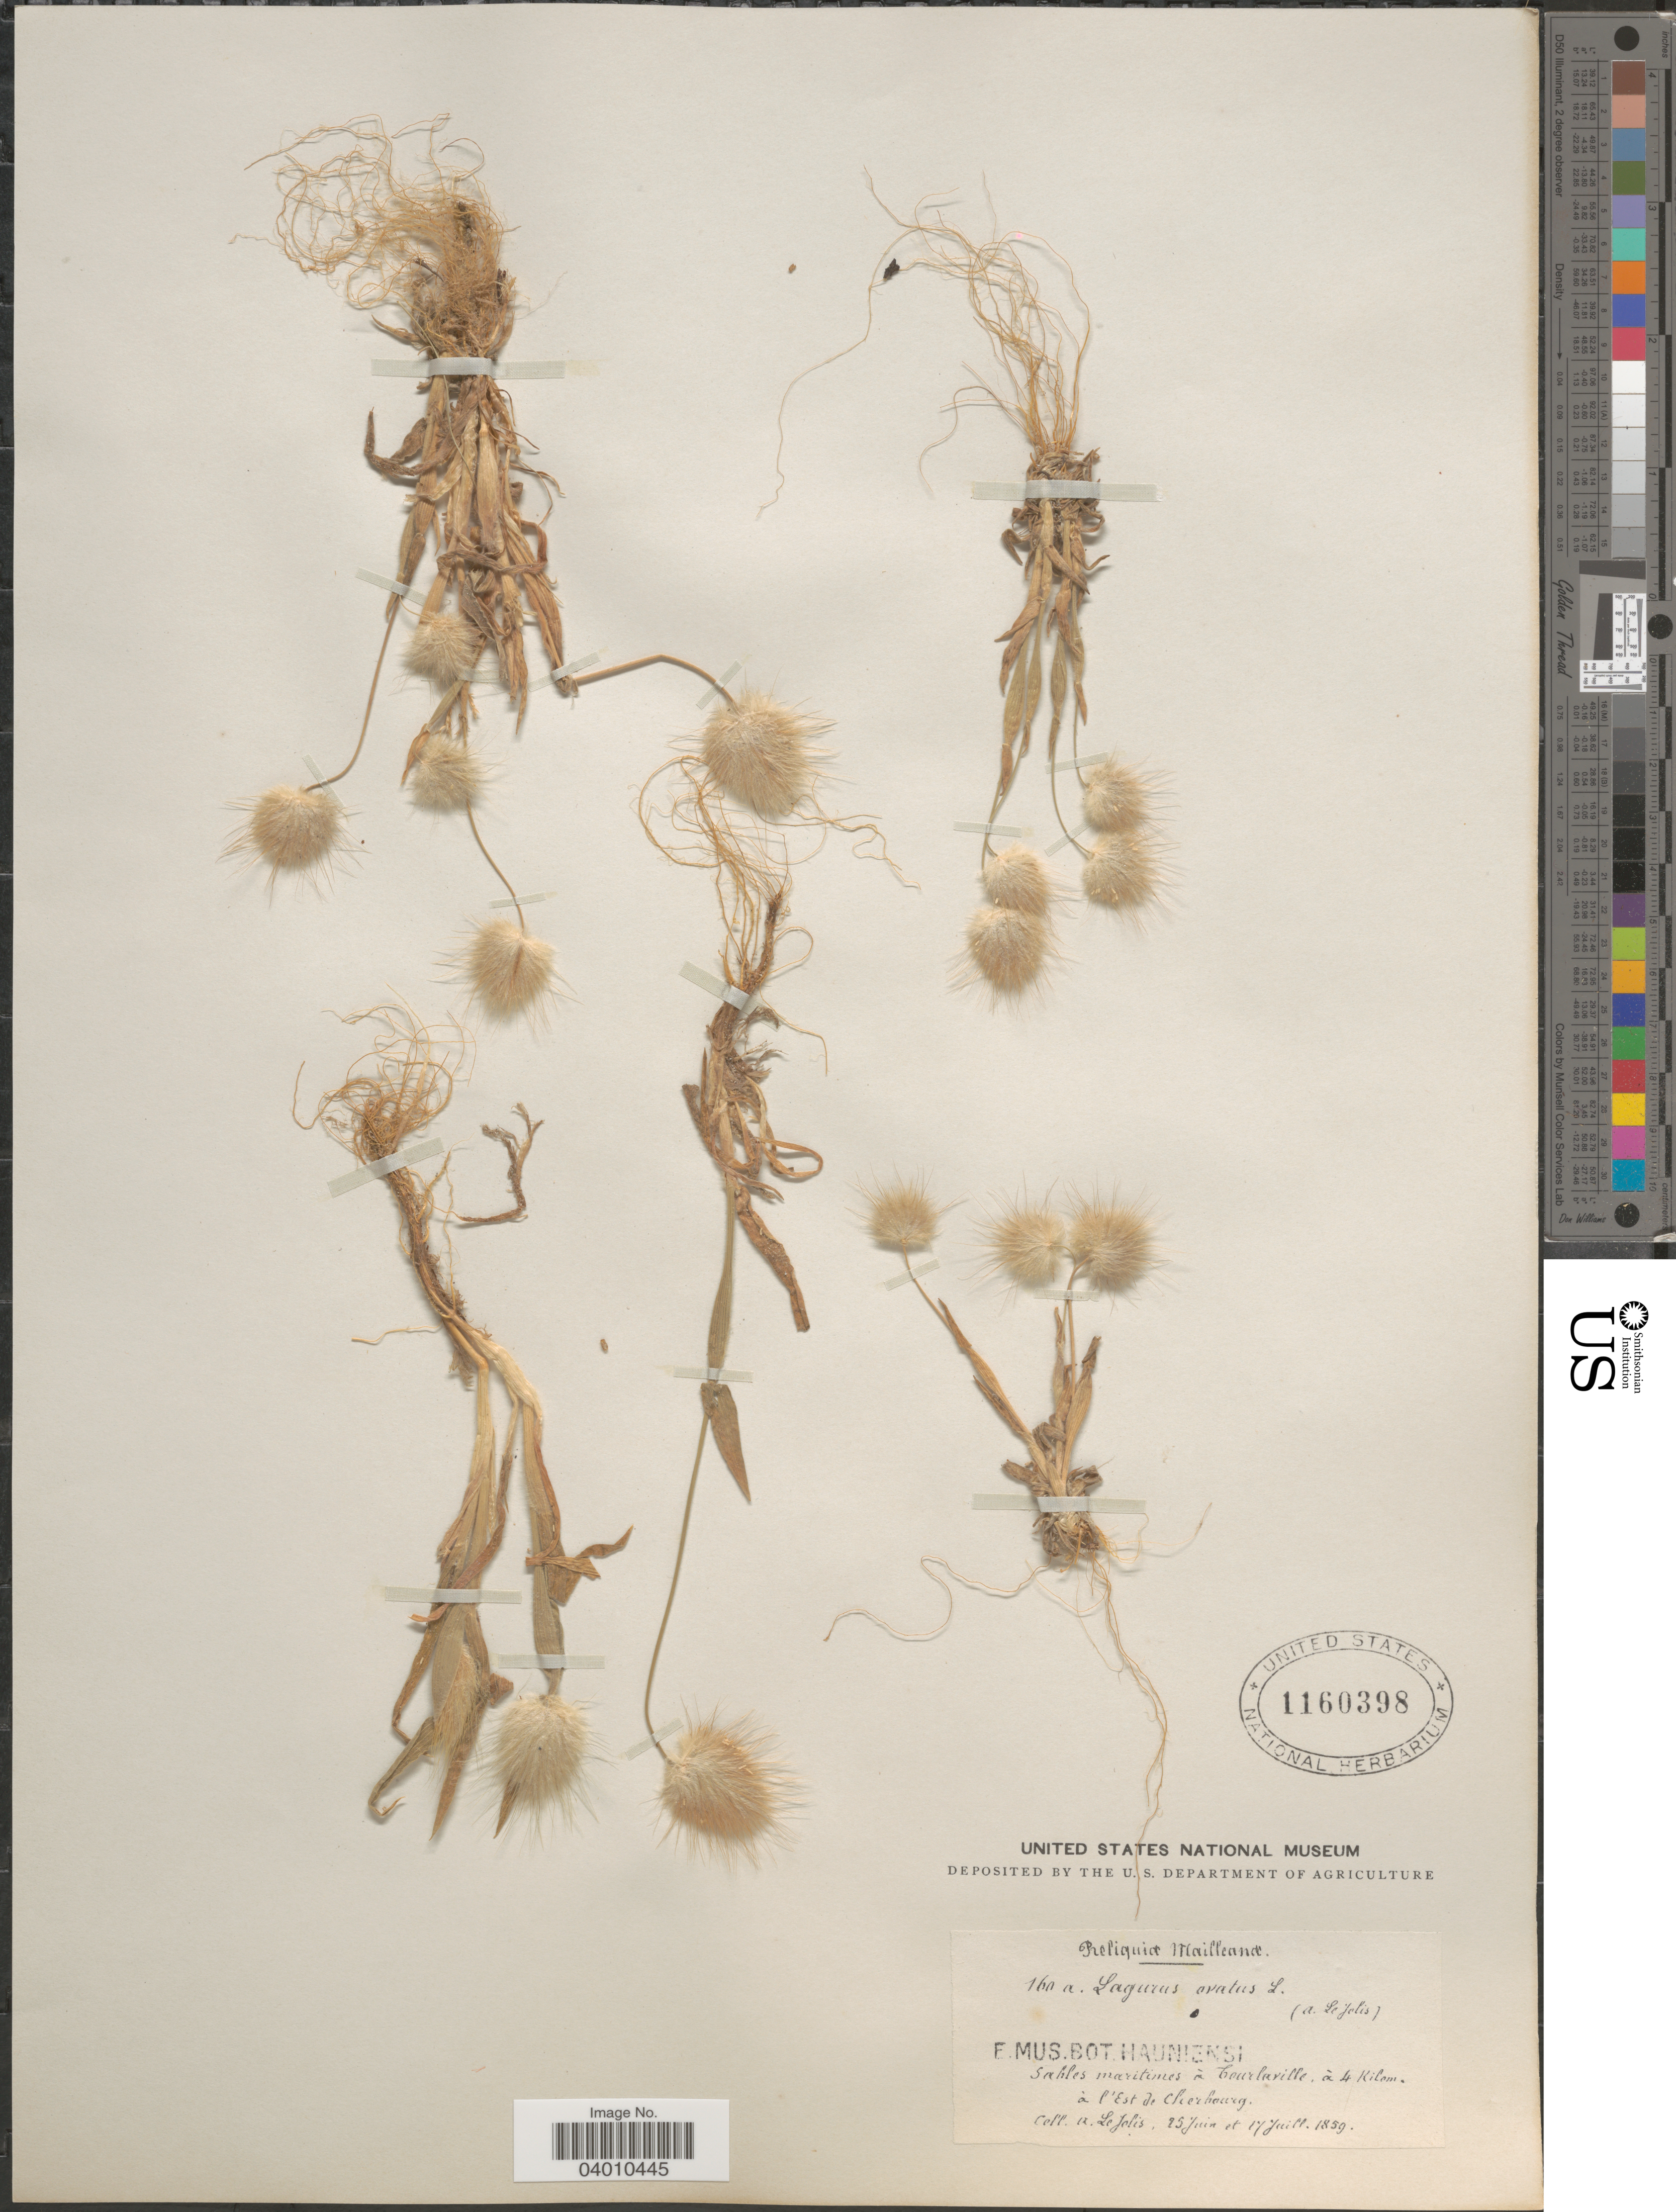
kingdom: Plantae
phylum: Tracheophyta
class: Liliopsida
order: Poales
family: Poaceae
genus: Lagurus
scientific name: Lagurus ovatus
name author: L.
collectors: A. F. Le Jolis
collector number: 160 a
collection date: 1859-06-25/1859-07-17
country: France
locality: Sables maritimes à Tourlaville, à 4 kilom. à l'Est de Cherbourg.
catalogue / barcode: US 1160398